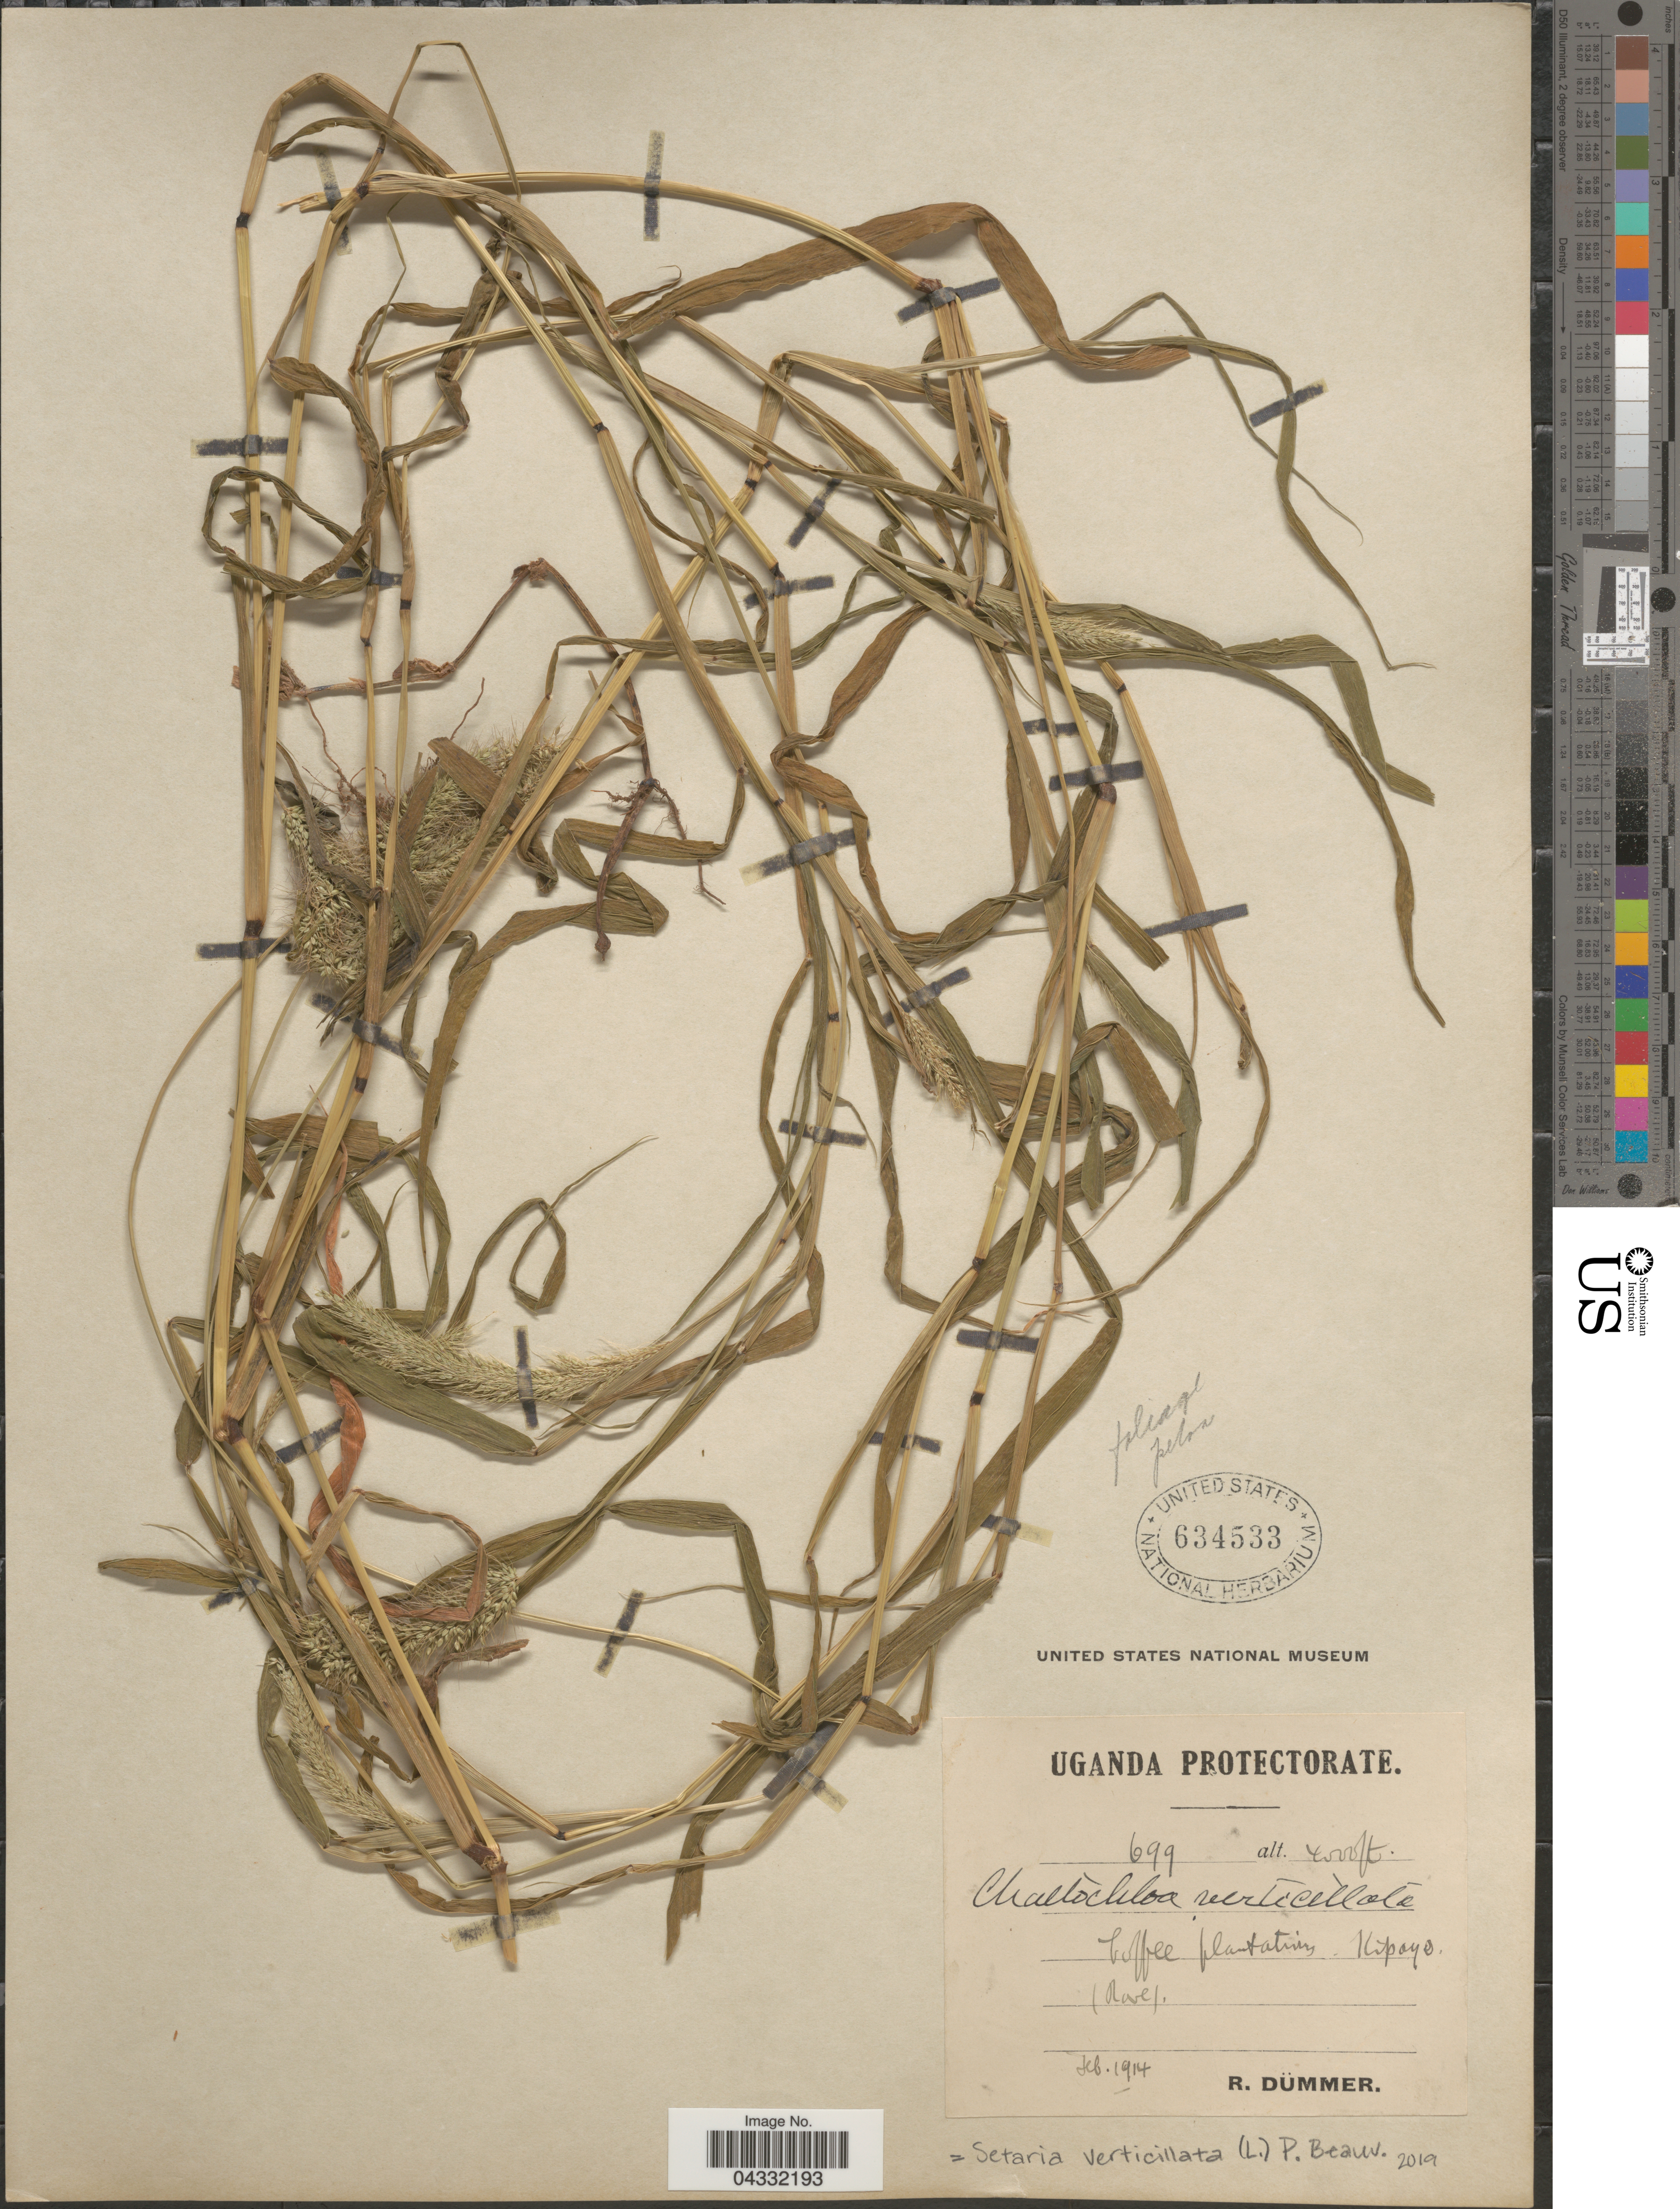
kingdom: Plantae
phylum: Tracheophyta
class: Liliopsida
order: Poales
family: Poaceae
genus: Setaria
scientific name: Setaria verticillata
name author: (L.) P. Beauv.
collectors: R. A. Dümmer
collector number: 699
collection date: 1914-02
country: Uganda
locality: Uganda Protectorate. Coffee plantations. Kipayo.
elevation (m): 1219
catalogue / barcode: US 634533